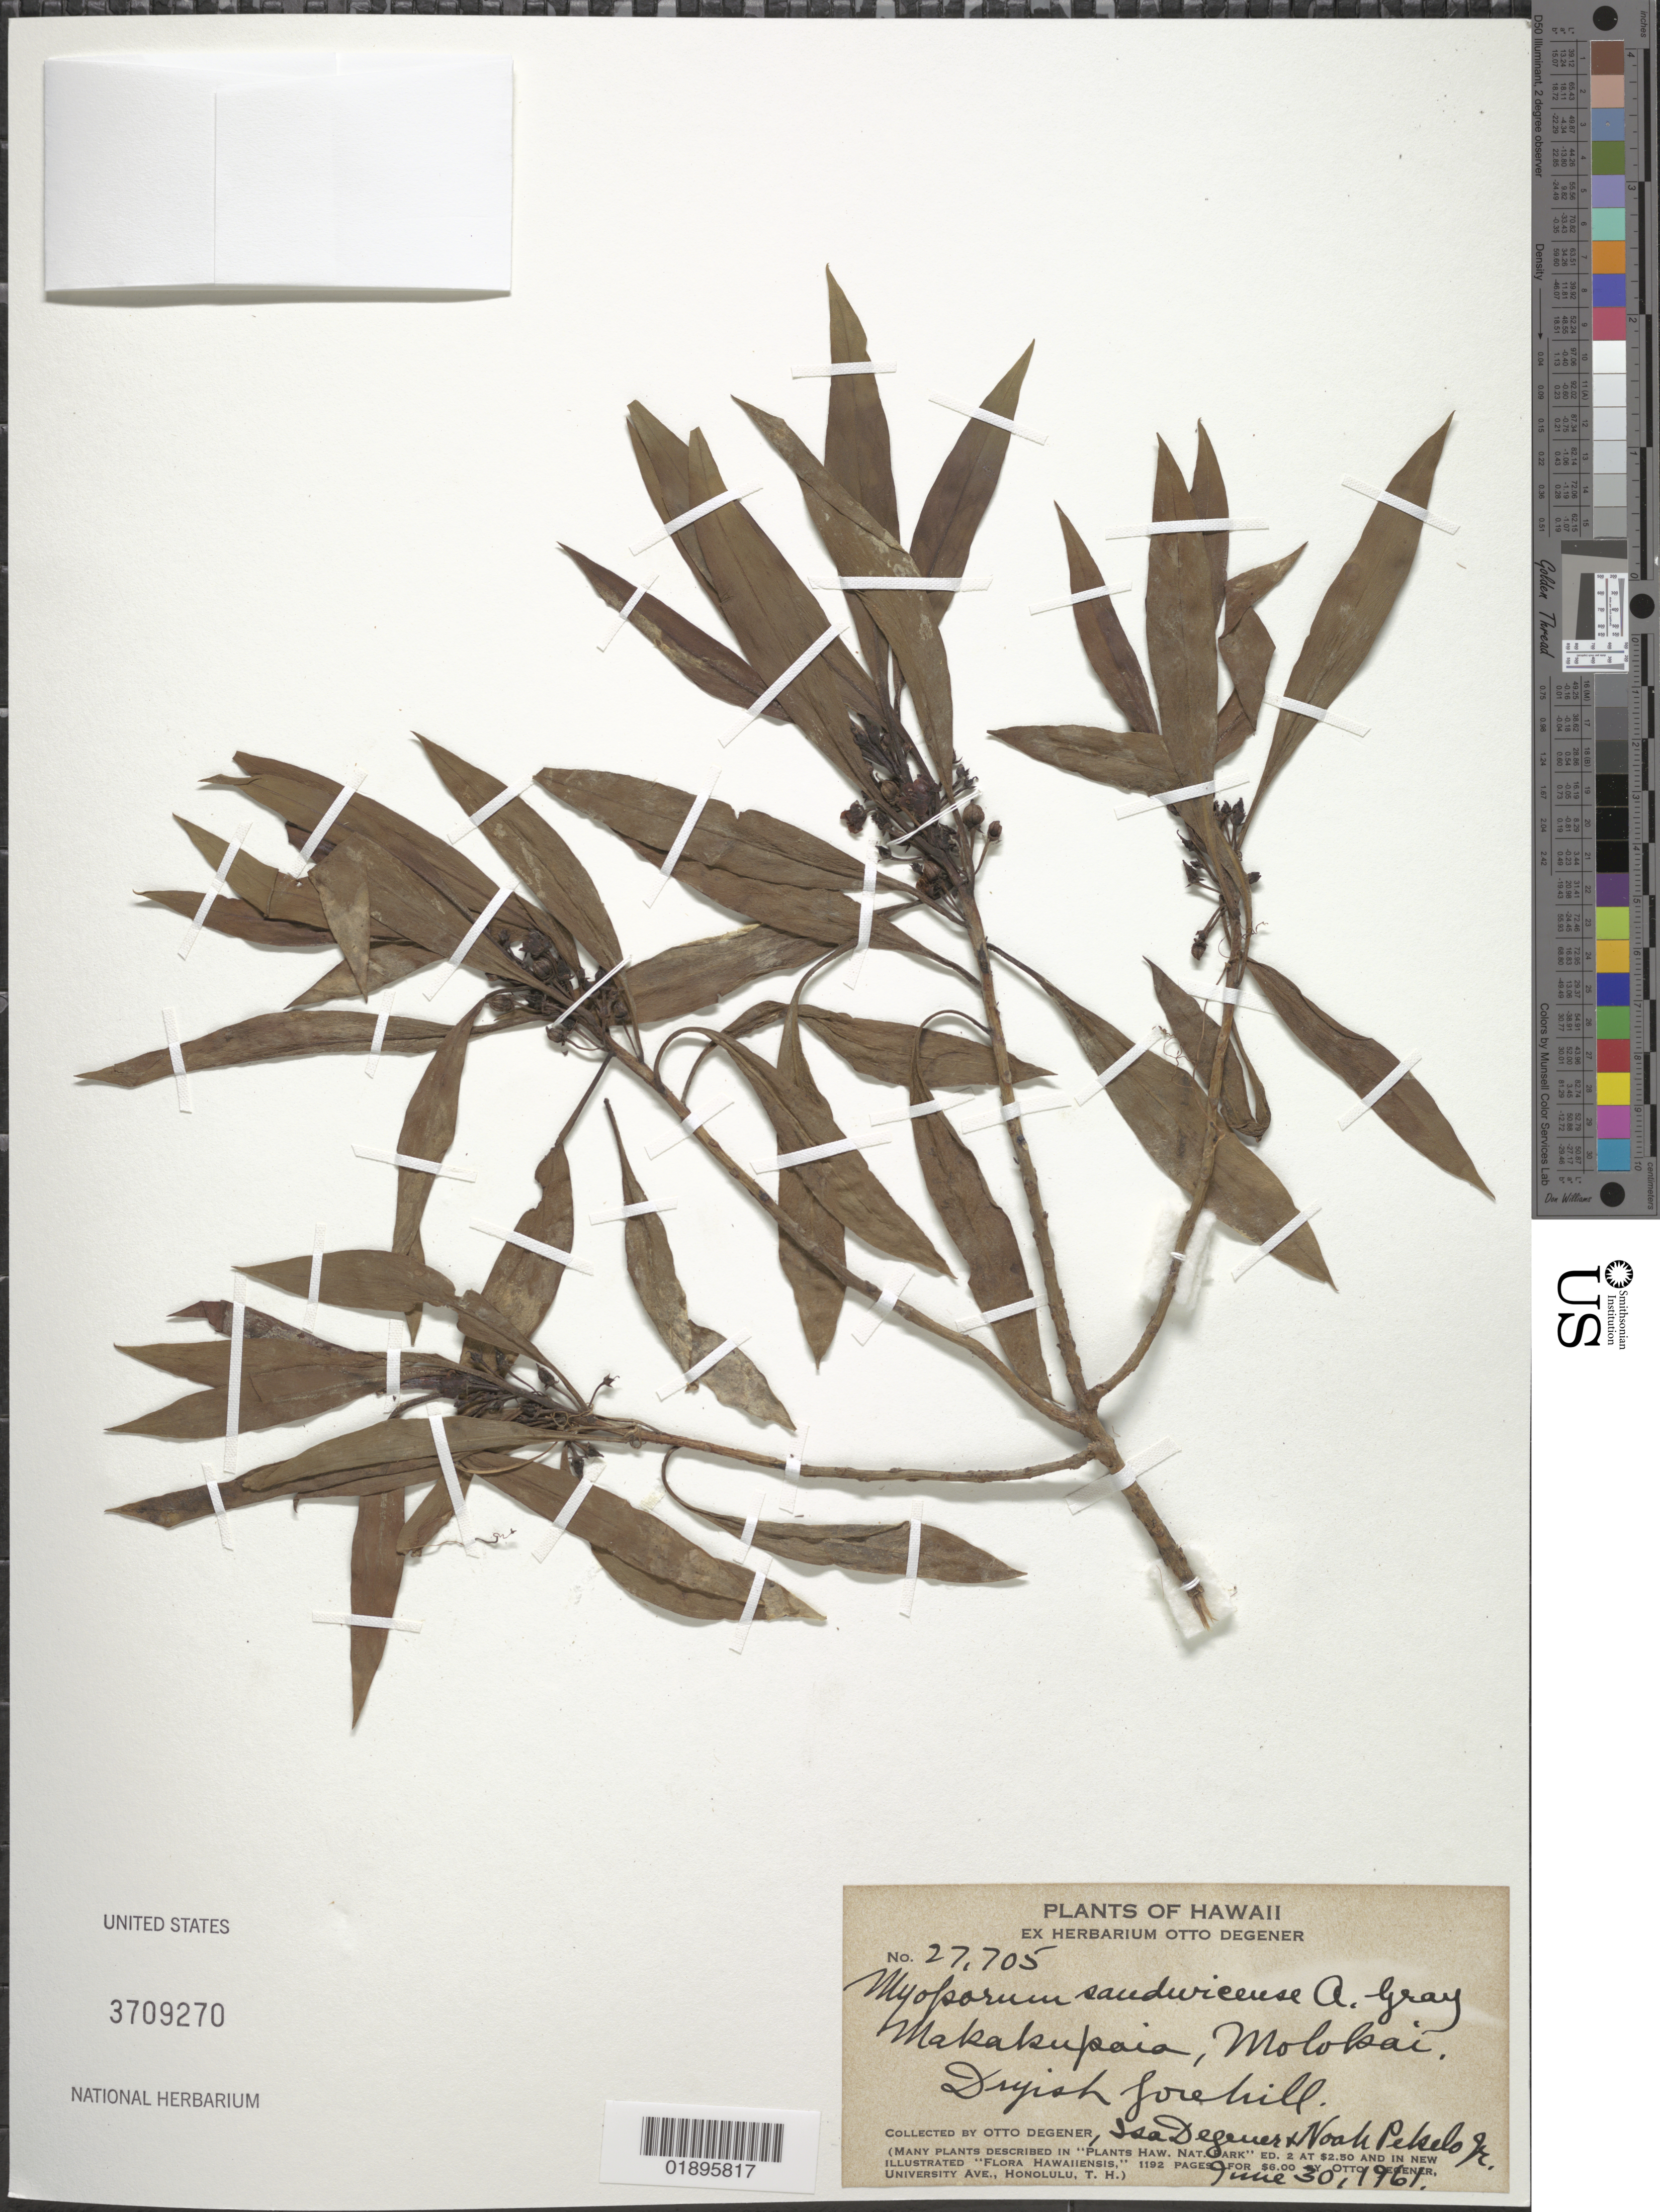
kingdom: Plantae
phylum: Tracheophyta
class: Magnoliopsida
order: Lamiales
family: Scrophulariaceae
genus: Myoporum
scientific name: Myoporum sandwicense subsp. sandwicense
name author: A. Gray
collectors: O. Degener, I. Degener & N. Pekelo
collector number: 27705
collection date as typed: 30 Jun 1961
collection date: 1961-06-30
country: United States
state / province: Hawaii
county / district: Maui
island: Moloka'i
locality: Makakupaia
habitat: Dryish forehill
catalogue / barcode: US 3709270